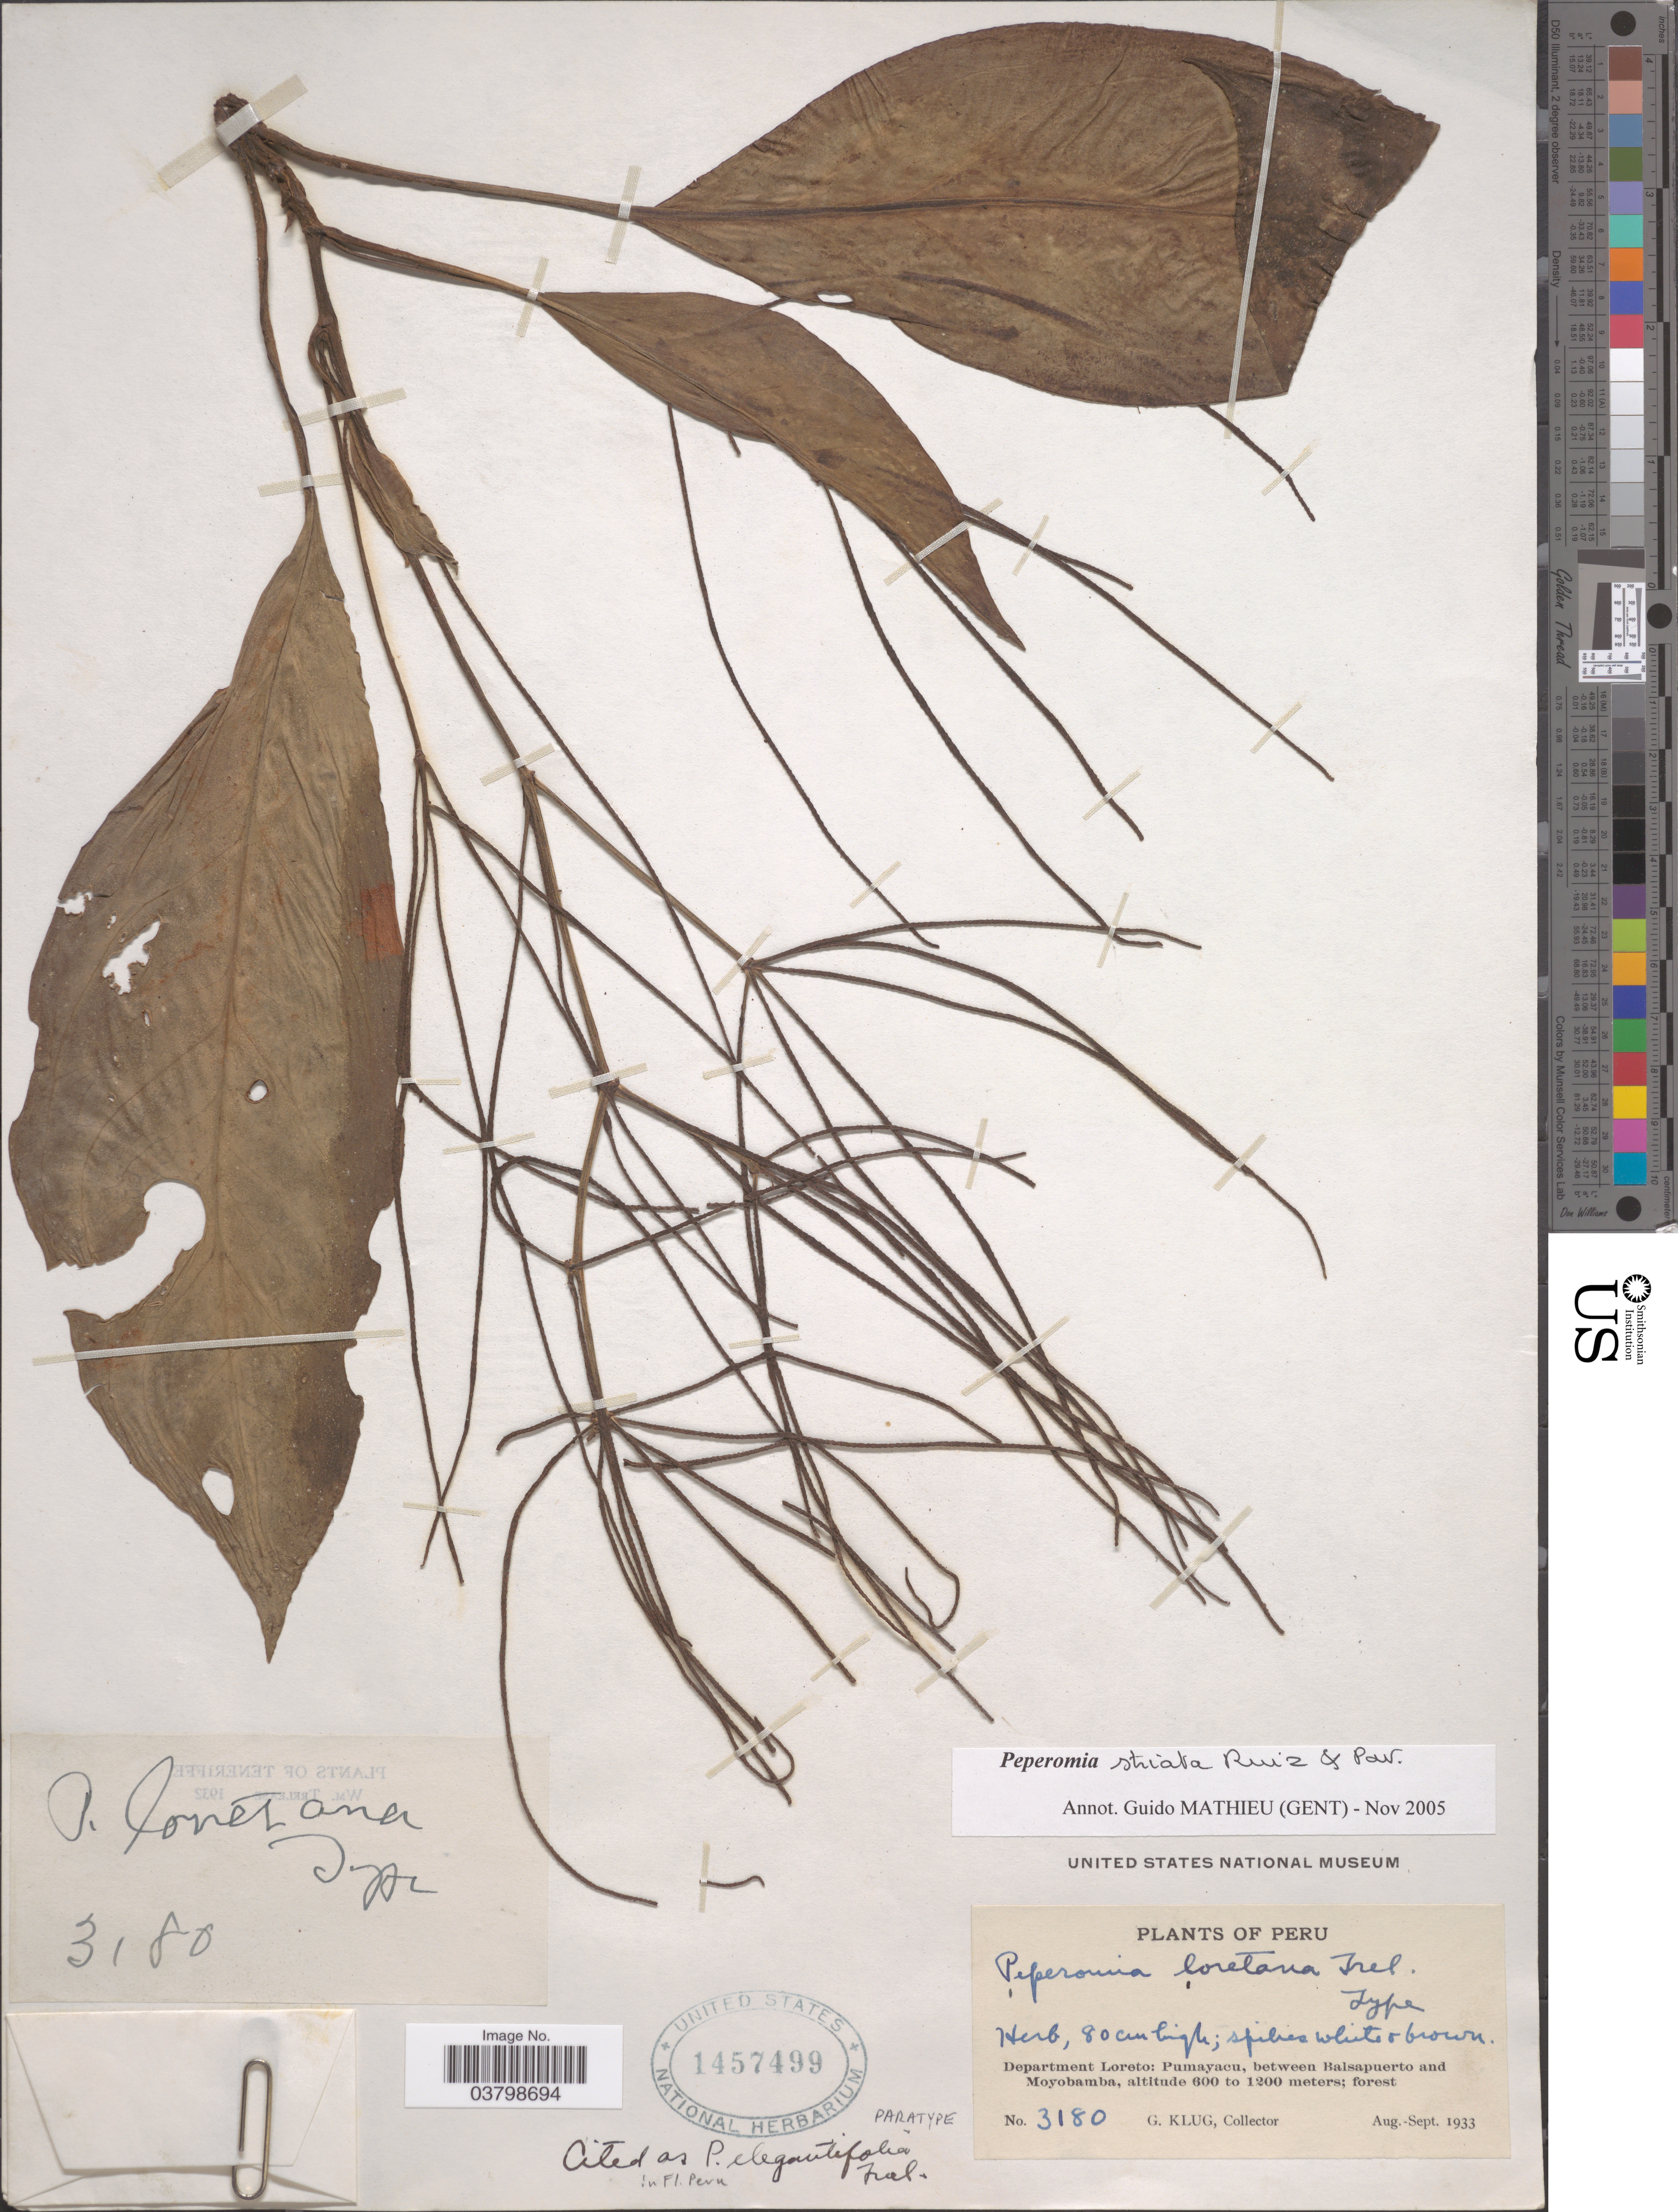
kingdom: Plantae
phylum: Tracheophyta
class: Magnoliopsida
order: Piperales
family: Piperaceae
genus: Peperomia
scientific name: Peperomia striata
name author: Ruiz & Pav.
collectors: G. Klug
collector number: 3180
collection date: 1933-08/1933-09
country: Peru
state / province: Loreto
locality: Department Loreto: Pumayacu, between Balsapuerto and Moyobamba.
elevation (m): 600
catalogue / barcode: US 1457499